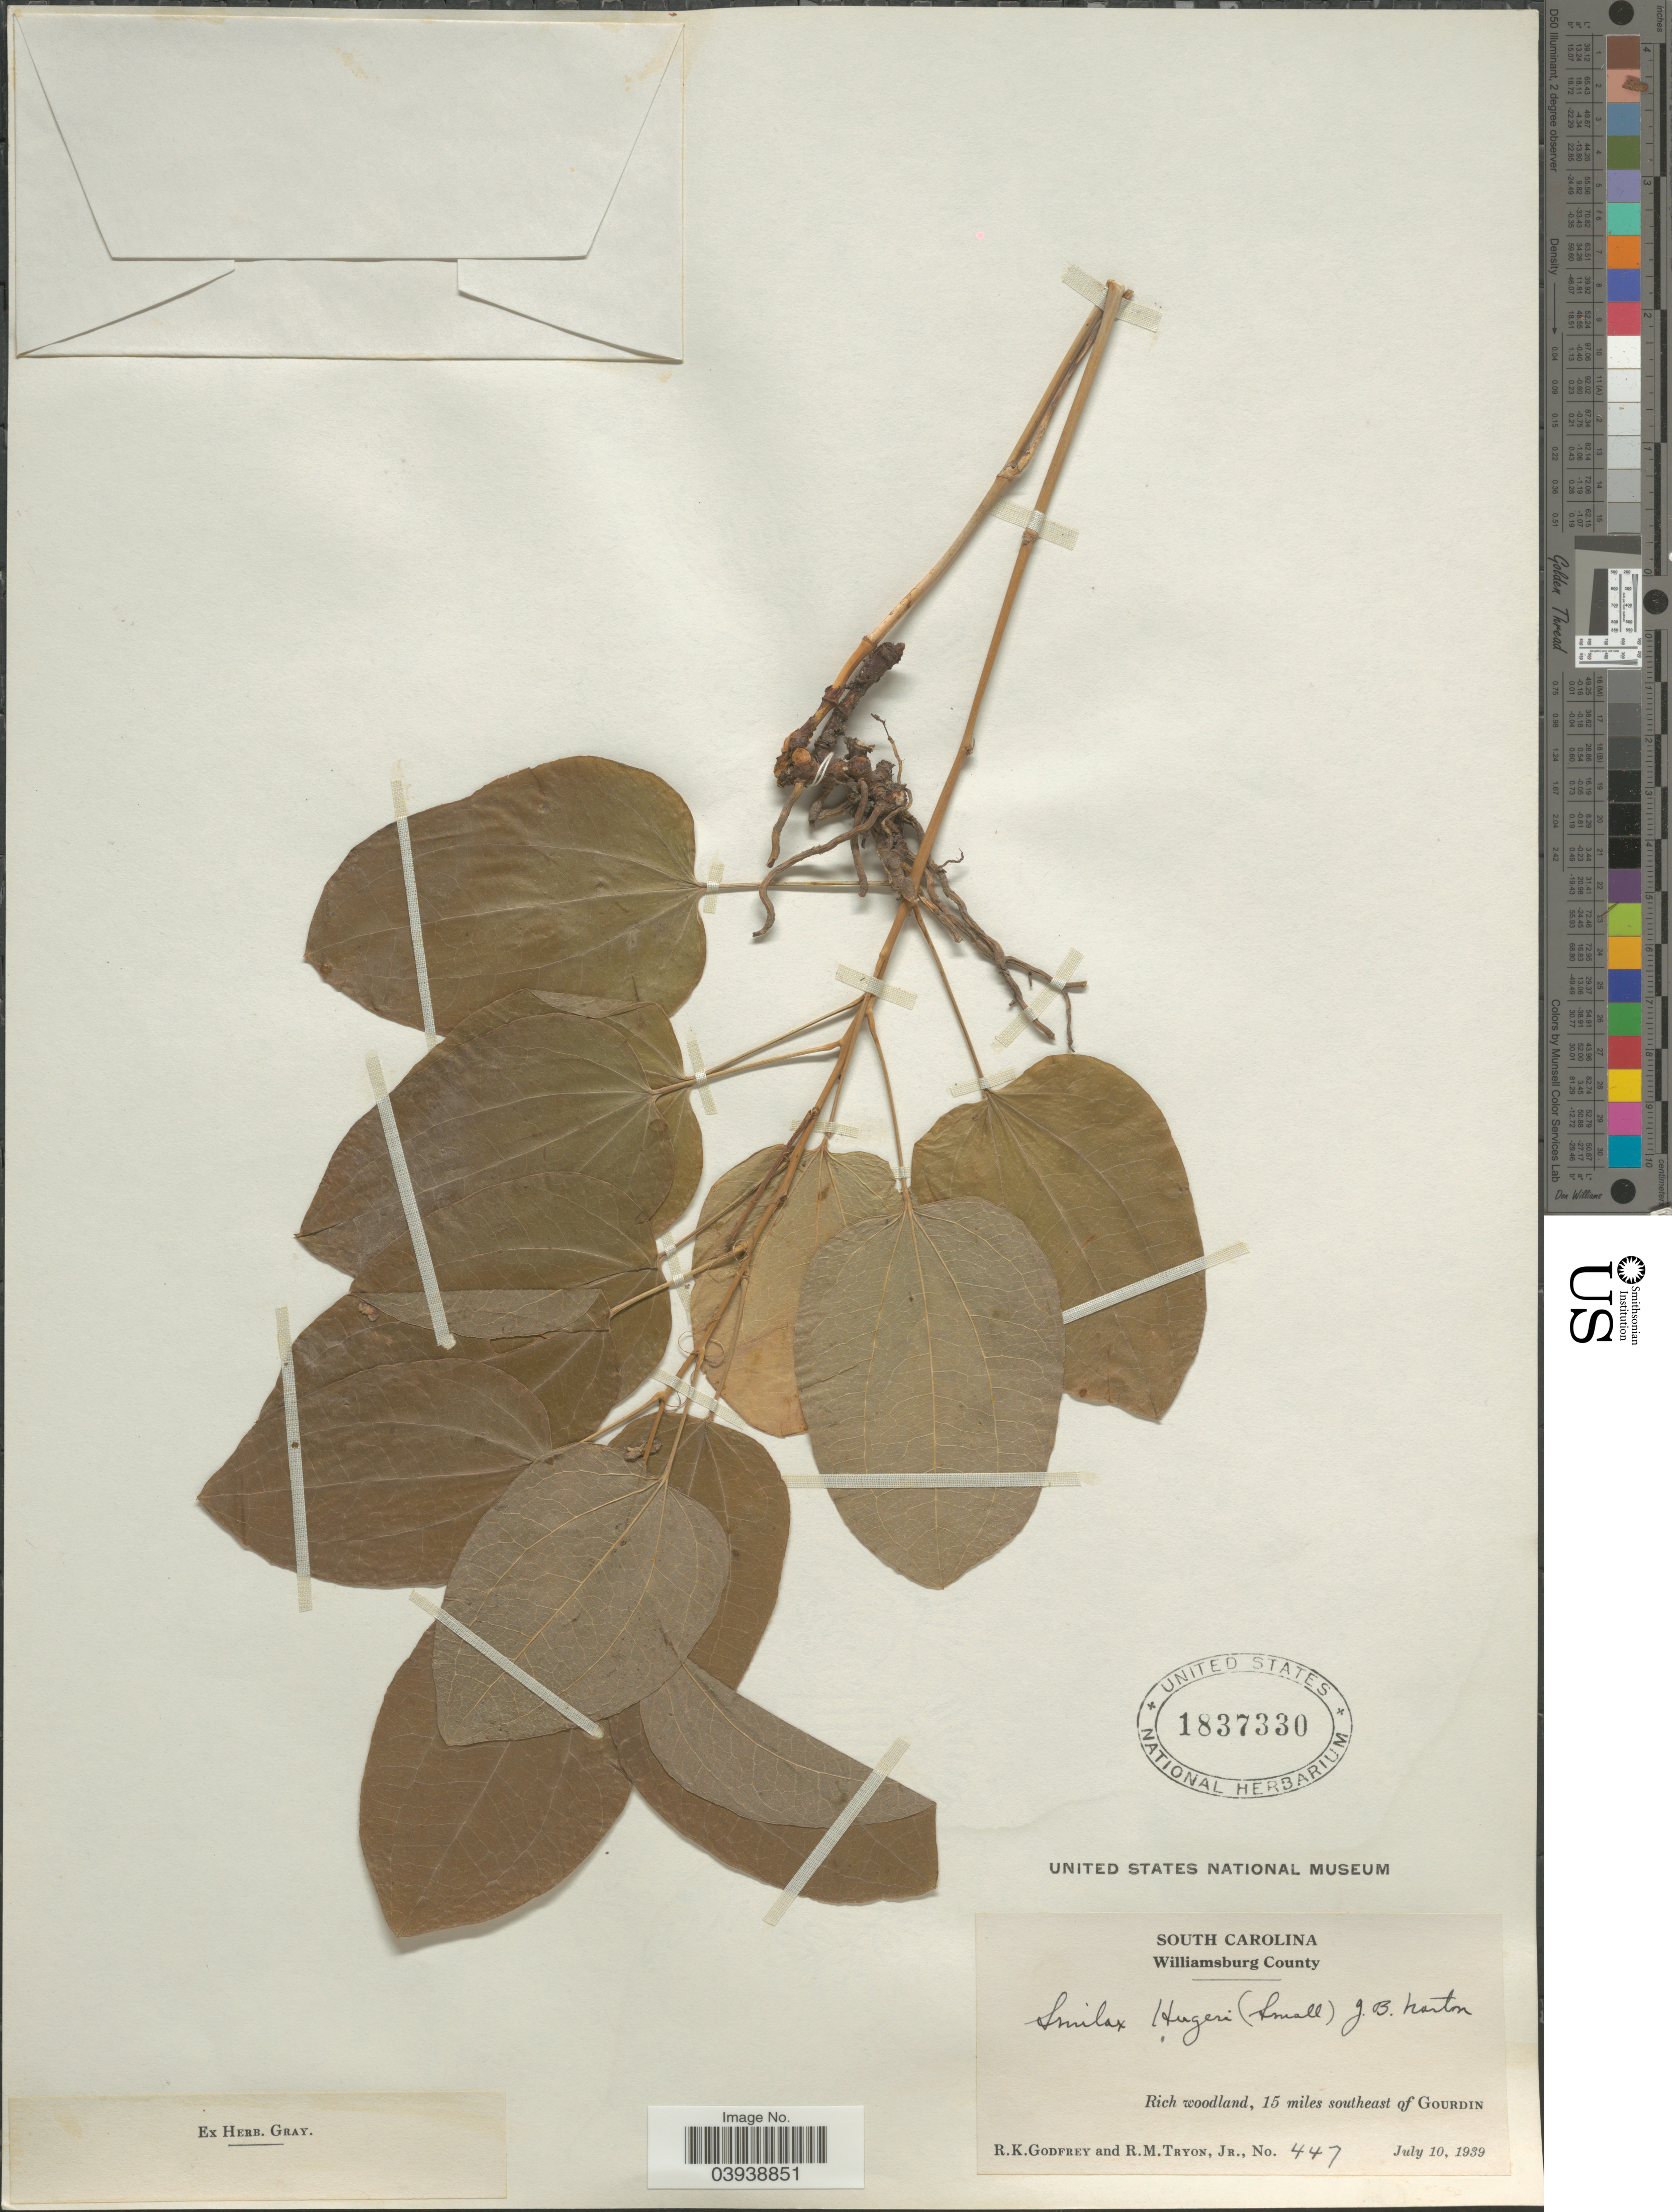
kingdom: Plantae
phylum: Tracheophyta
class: Liliopsida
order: Liliales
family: Smilacaceae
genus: Smilax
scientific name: Smilax hugeri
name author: J.B. Norton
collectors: R. K. Godfrey & R. Tryon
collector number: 447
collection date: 1939-07-10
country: United States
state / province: South Carolina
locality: Williamsburg County. Rich woodland, 15 miles southeast of Gourdin.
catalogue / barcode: US 1837330